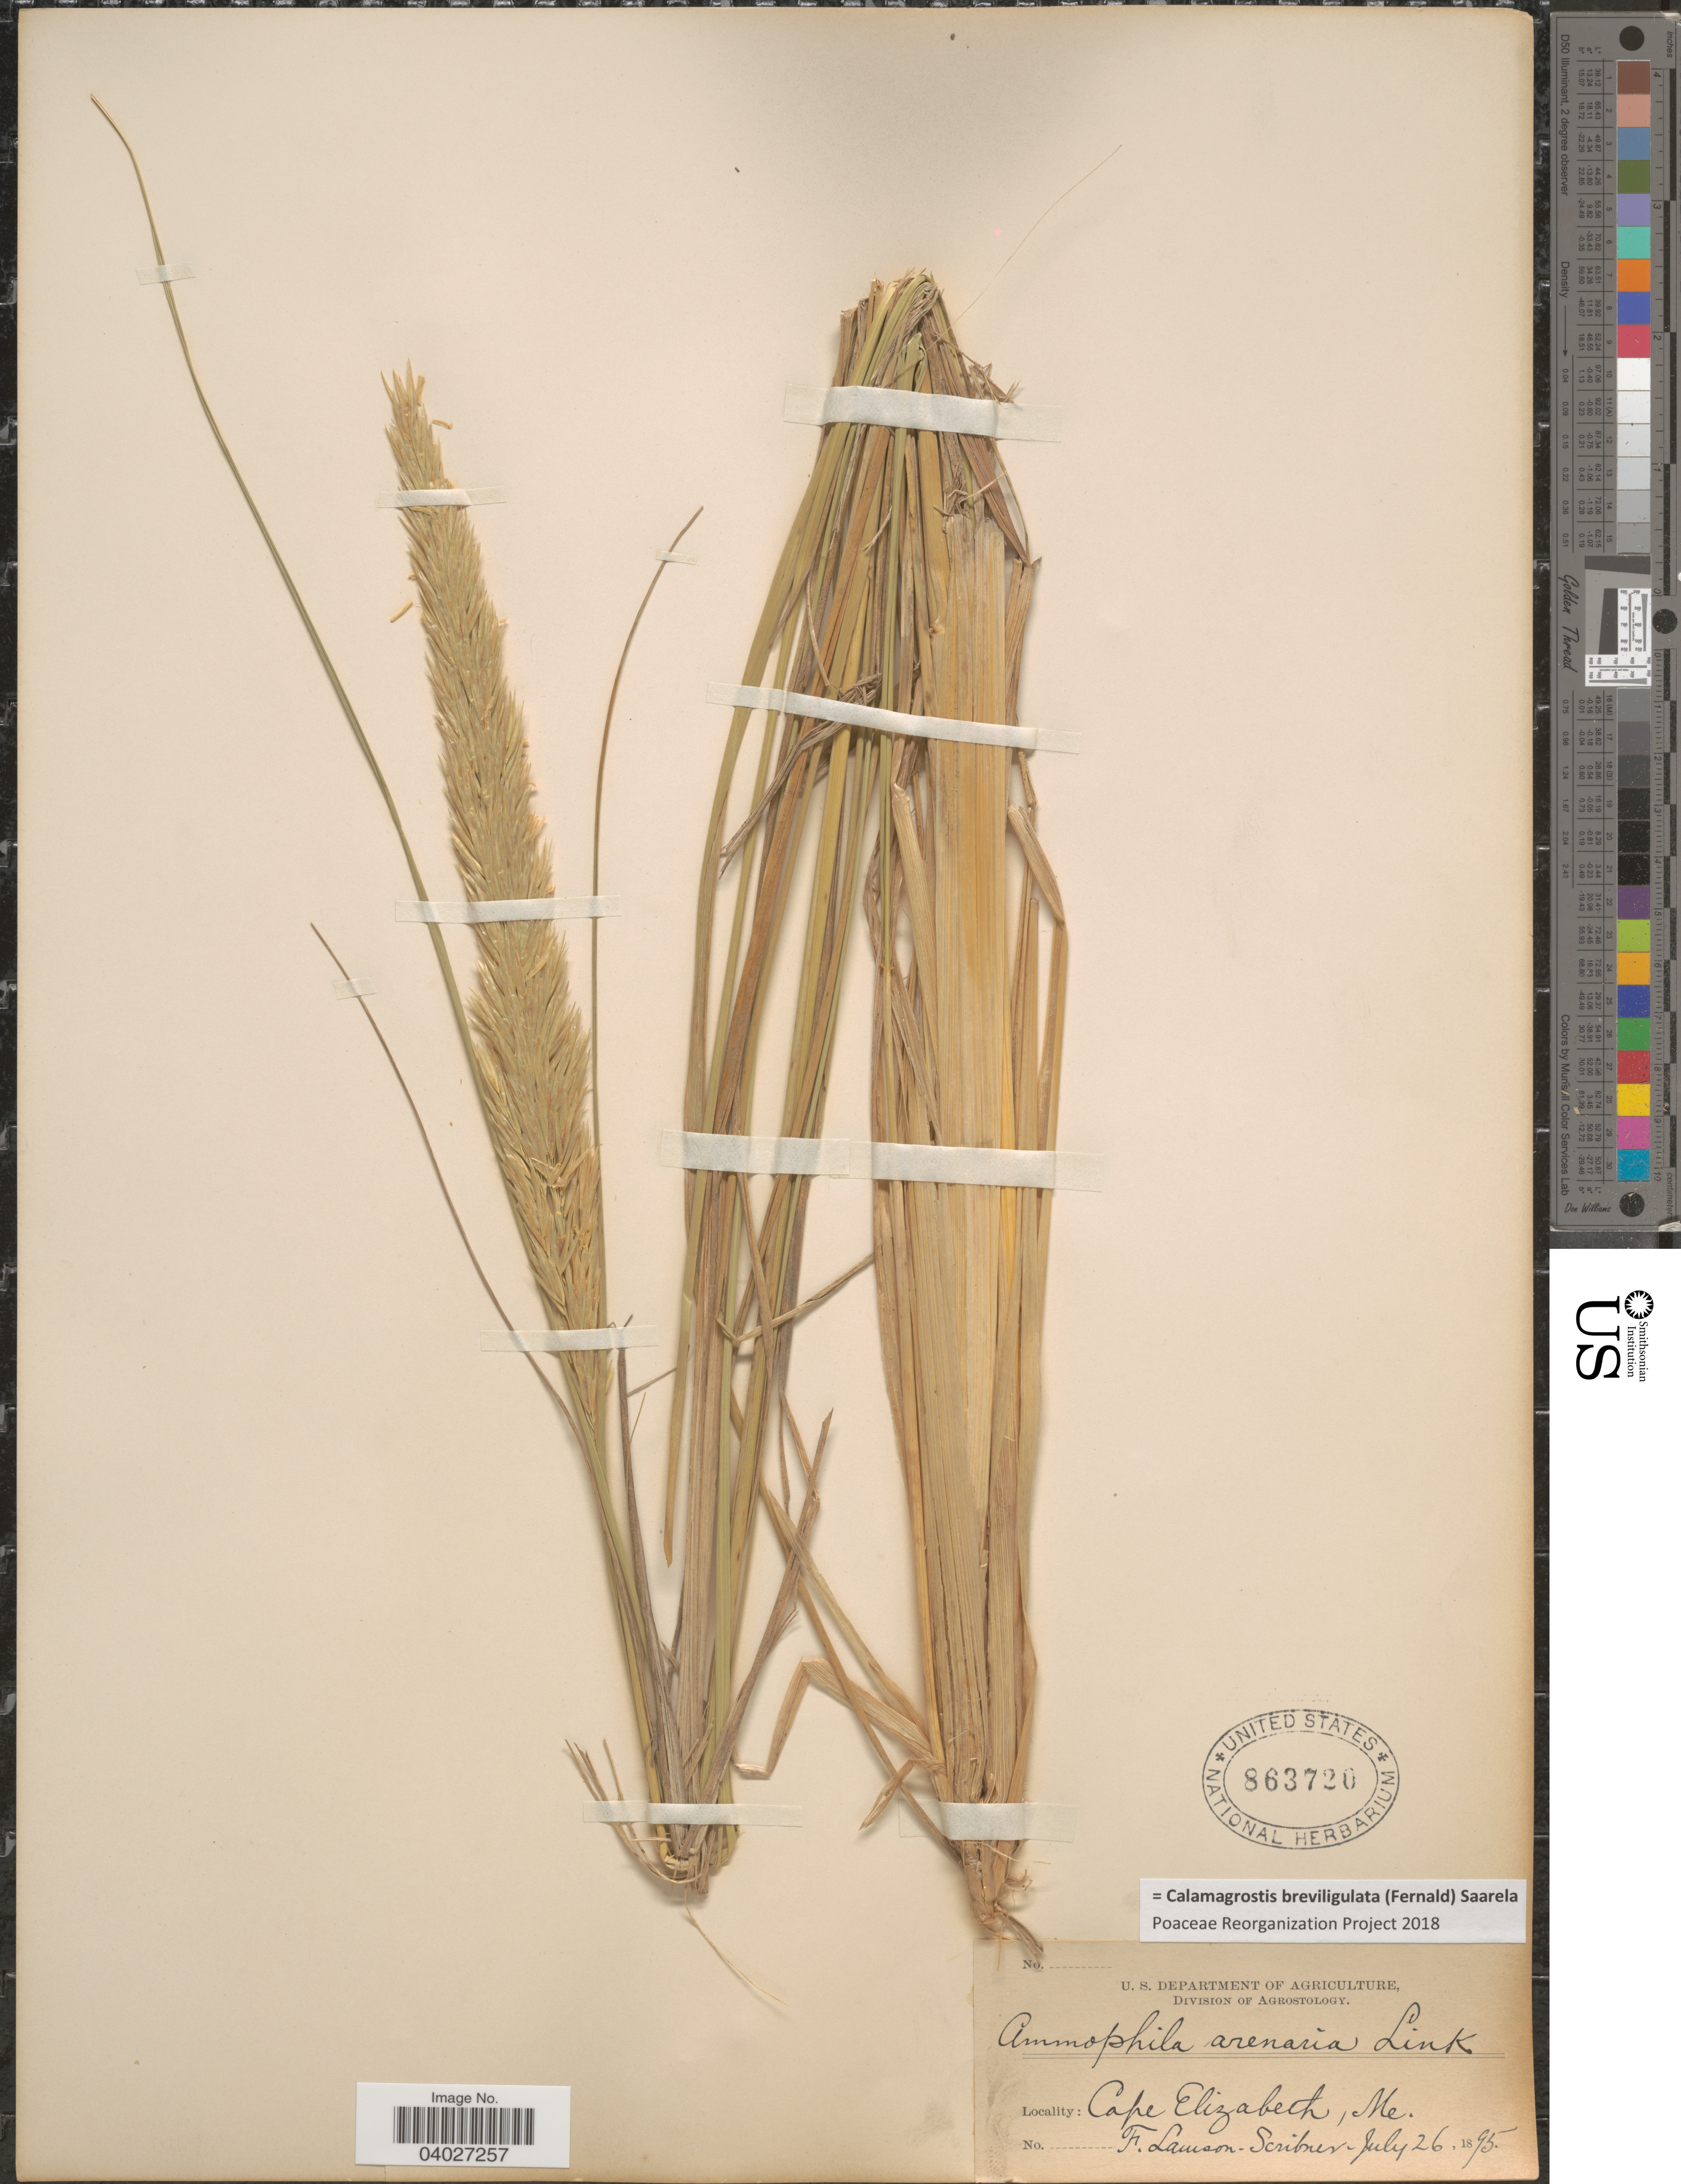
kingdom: Plantae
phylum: Tracheophyta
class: Liliopsida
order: Poales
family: Poaceae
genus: Calamagrostis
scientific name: Calamagrostis breviligulata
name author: (Fernald) Saarela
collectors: F. Lamson-Scribner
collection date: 1895-07-26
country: United States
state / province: Maine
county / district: Cumberland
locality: Cape Elizabeth.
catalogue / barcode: US 863720